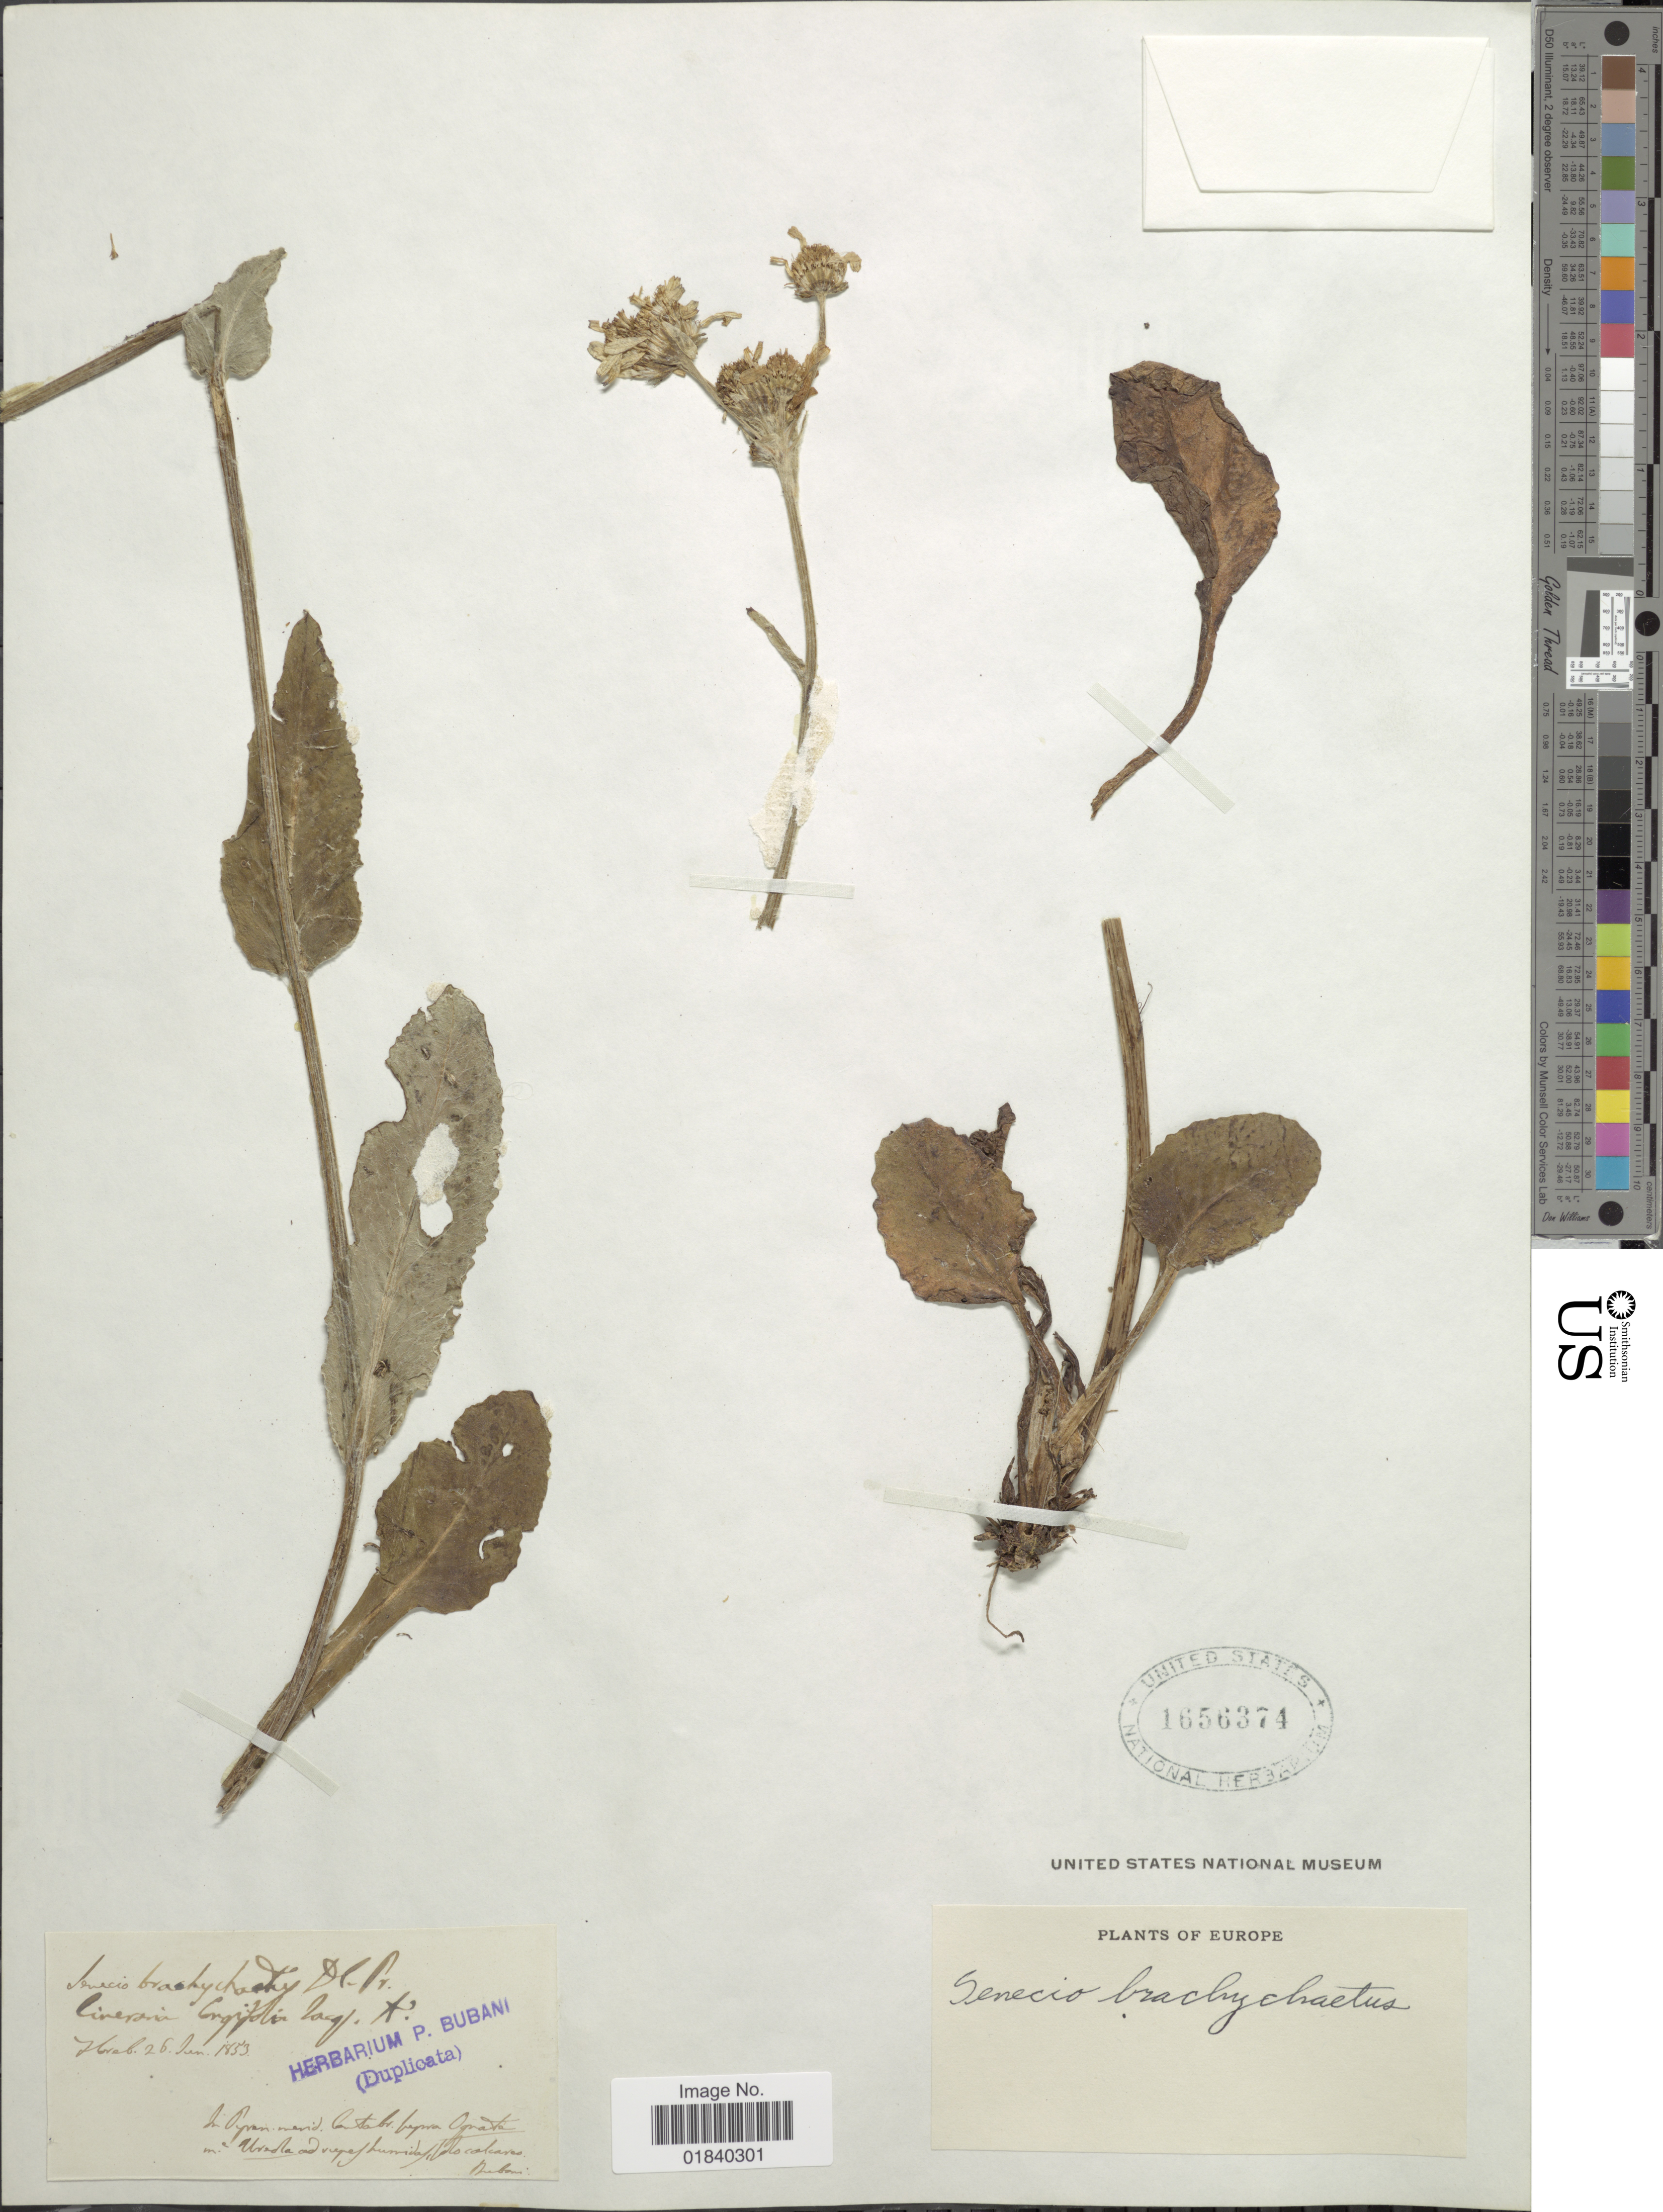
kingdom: Plantae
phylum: Tracheophyta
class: Magnoliopsida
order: Asterales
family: Asteraceae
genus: Tephroseris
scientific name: Tephroseris longifolia subsp. brachychaeta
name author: Greuter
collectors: P. Bubani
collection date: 1853-07-26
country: Spain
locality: In Pyrenees merid. Cantabr. supra Ognate [Oñati]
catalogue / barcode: US 1656374